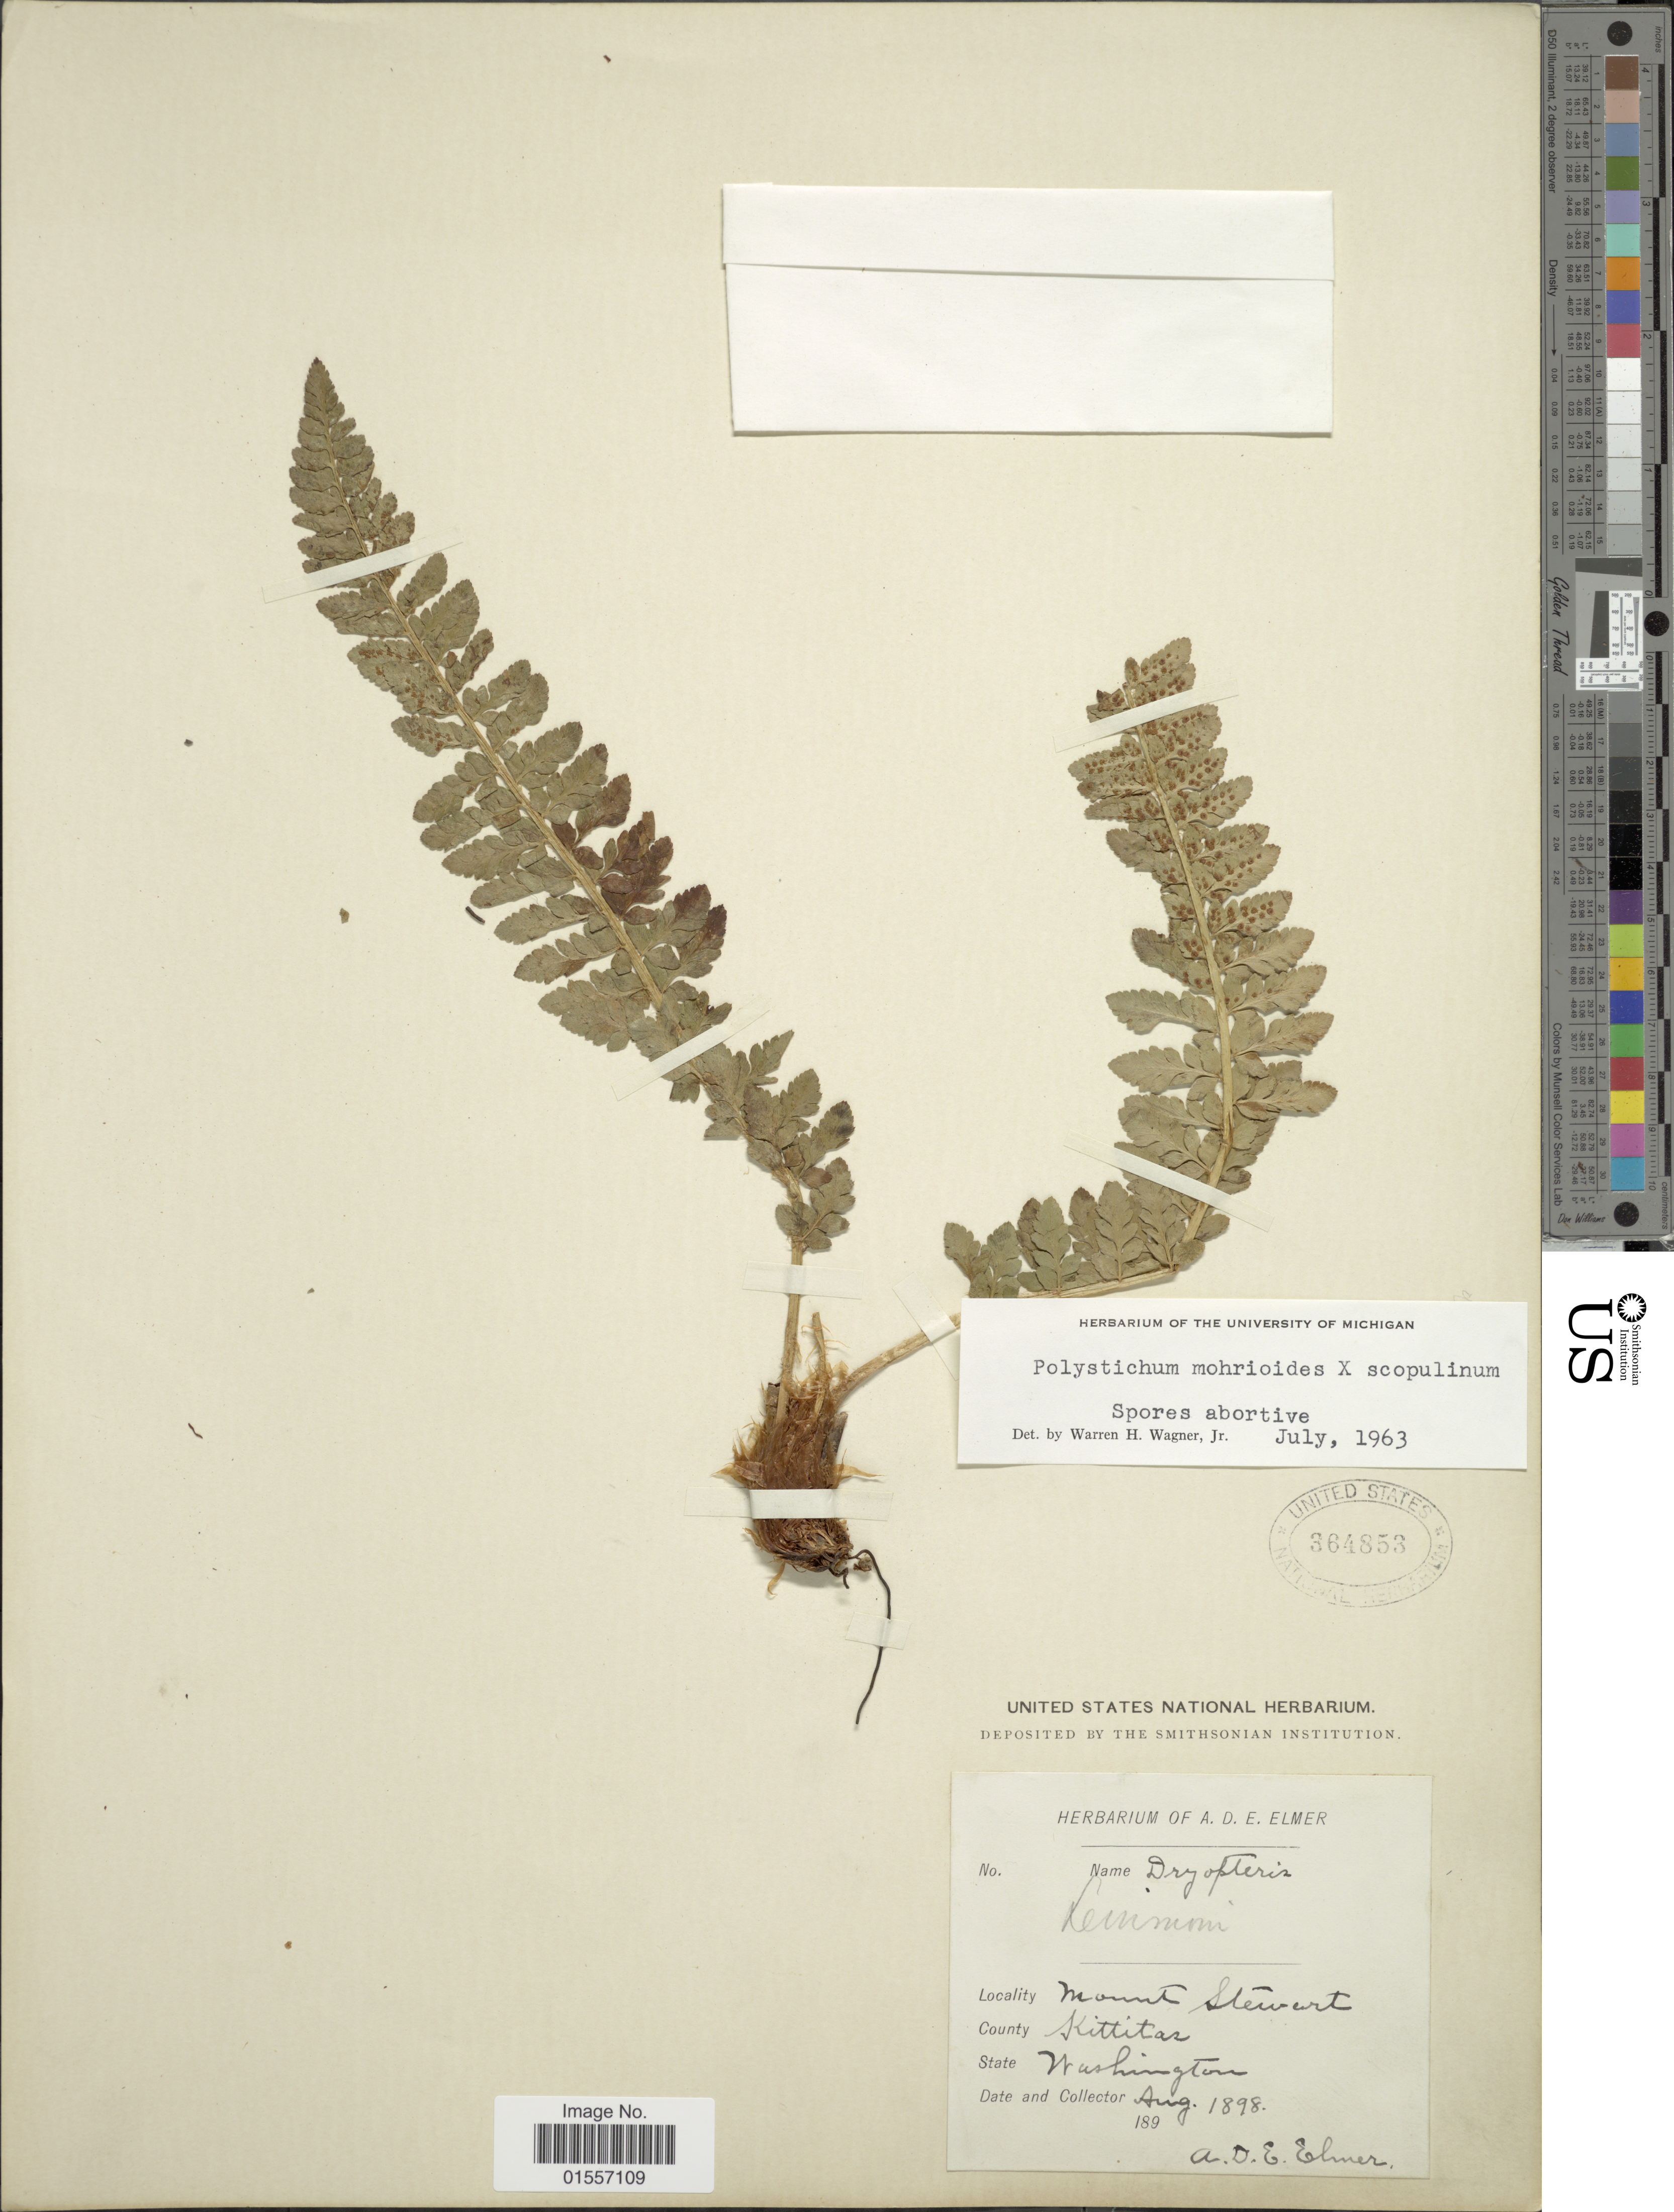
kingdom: Plantae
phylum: Tracheophyta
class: Polypodiopsida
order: Polypodiales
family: Dryopteridaceae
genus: Polystichum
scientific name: Polystichum lemmonii x P. scopulinum (D.C. Eaton) Maxon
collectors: A. D. E. Elmer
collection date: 1898-08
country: United States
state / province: Washington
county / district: Kittitas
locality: Mount Stewart, County Kittitas, Washington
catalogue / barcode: US 364853